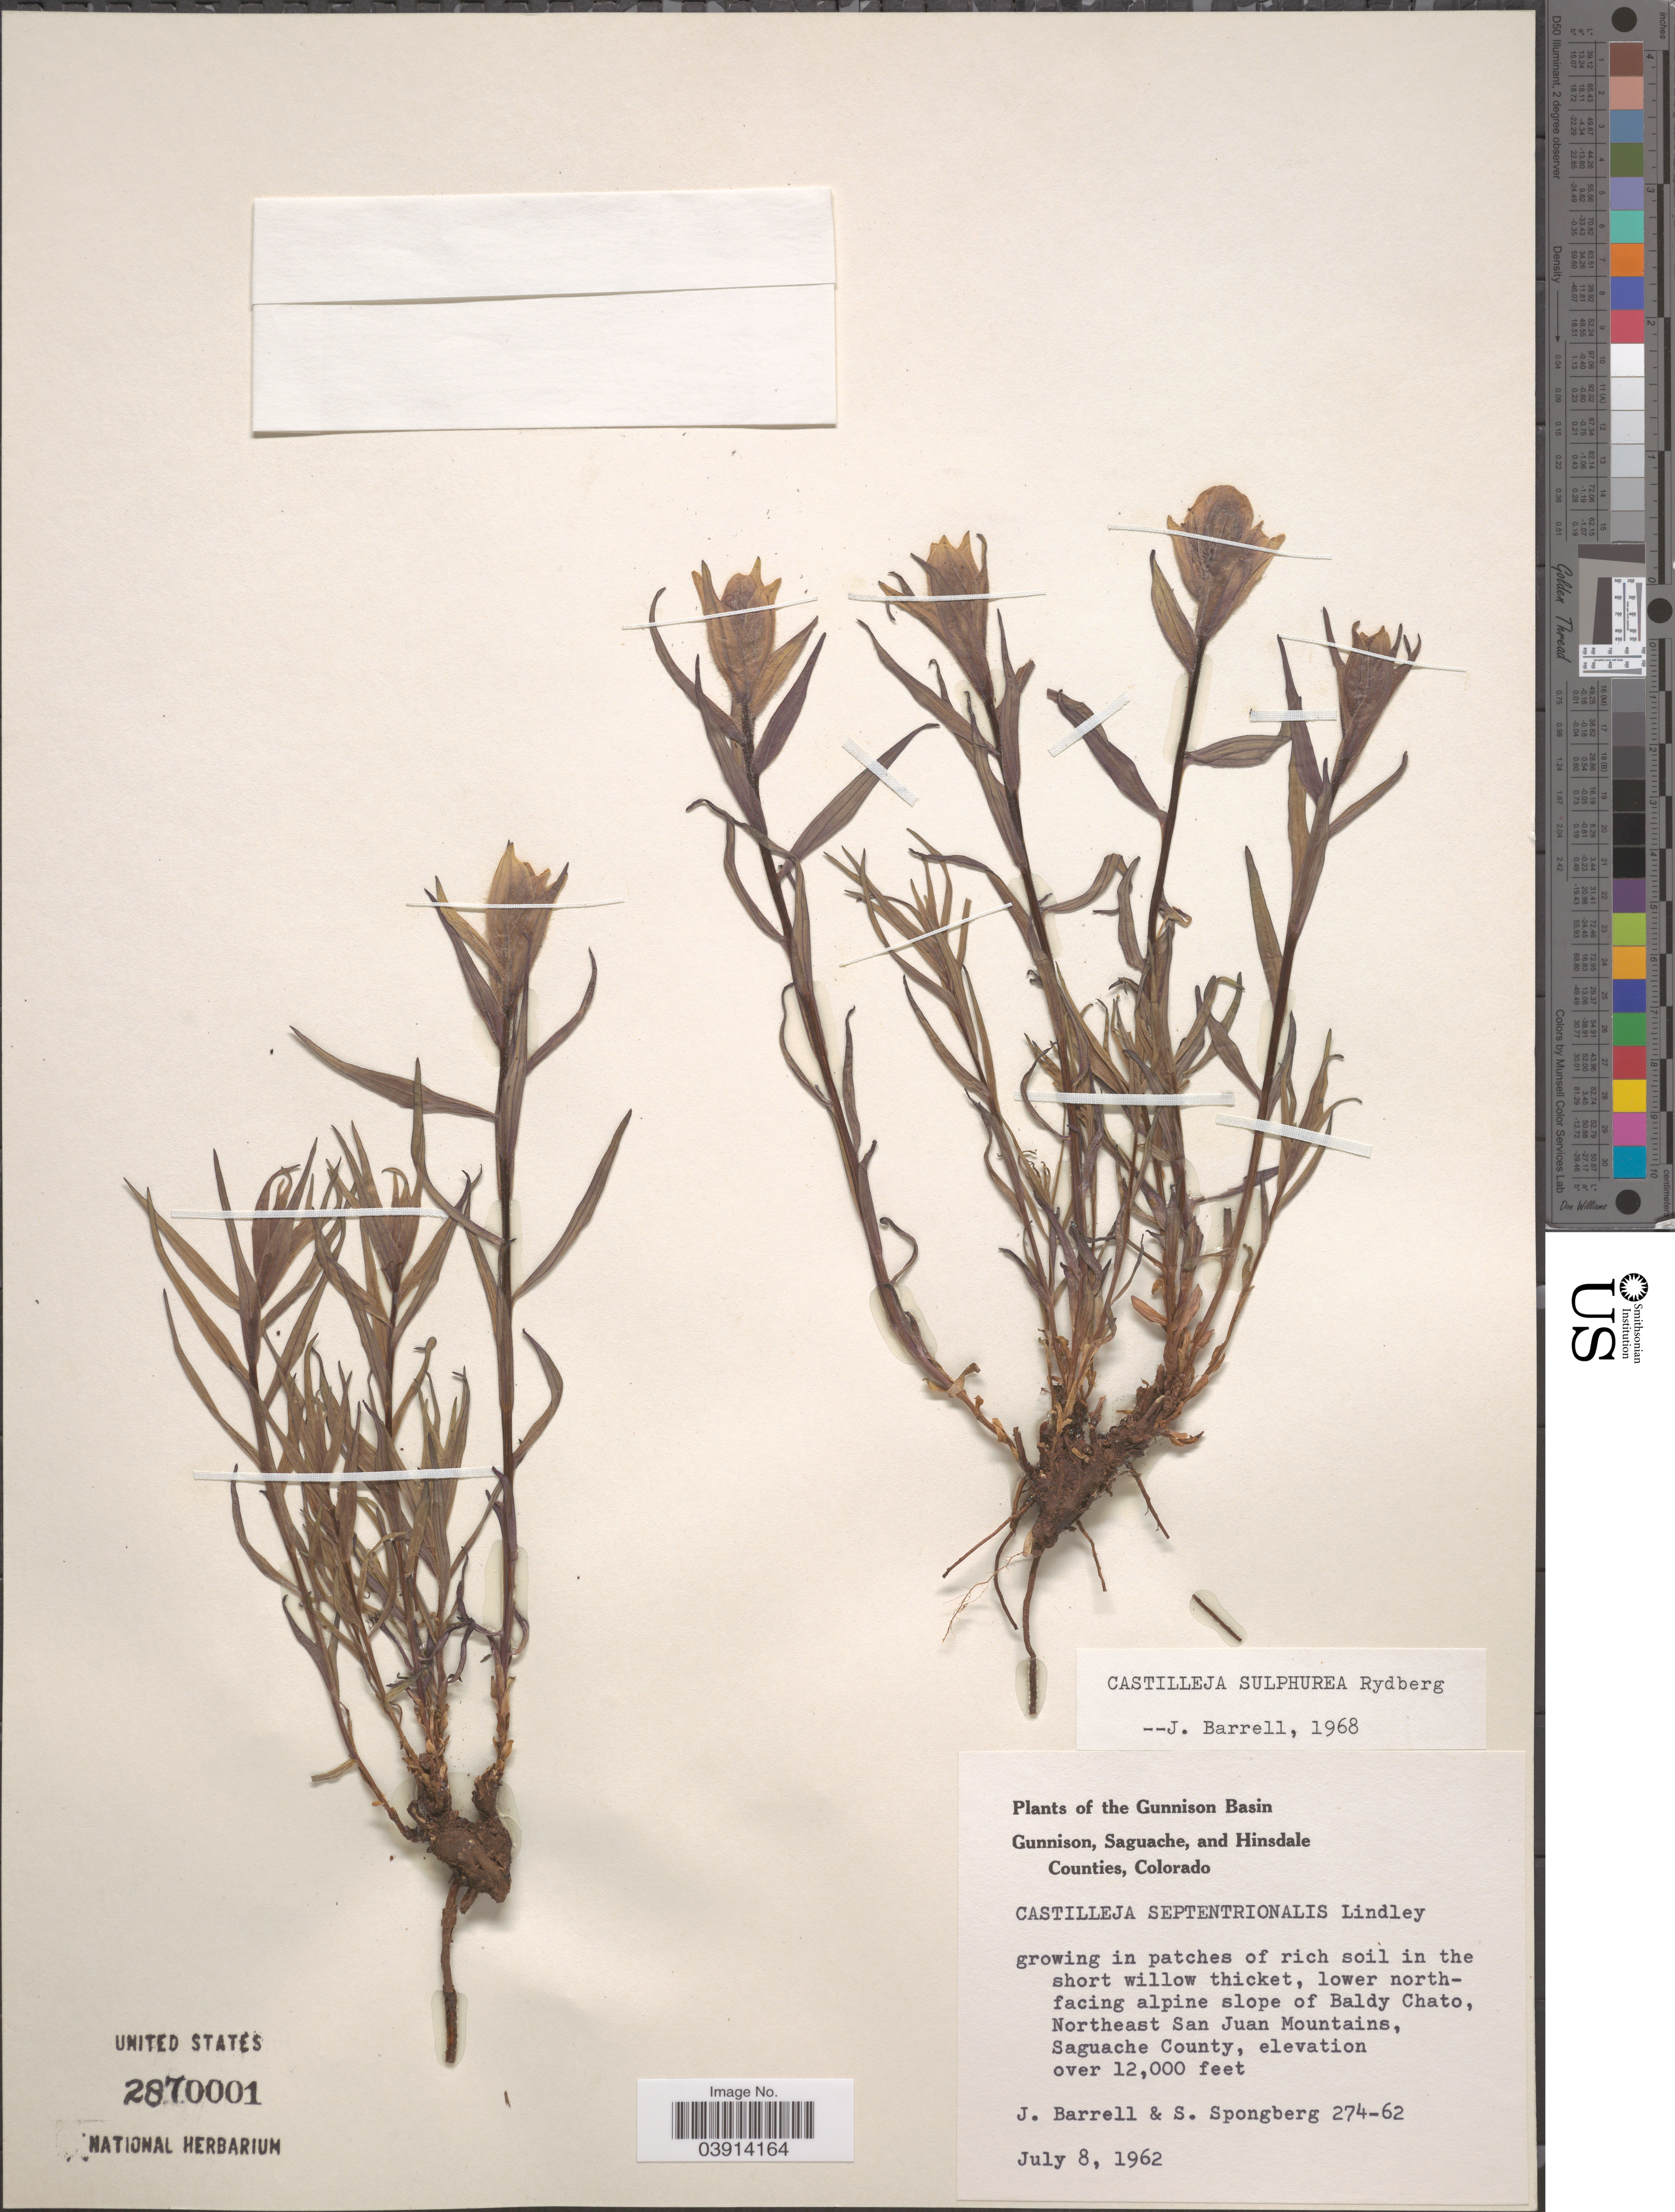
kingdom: Plantae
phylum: Tracheophyta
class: Magnoliopsida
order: Lamiales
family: Orobanchaceae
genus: Castilleja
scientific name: Castilleja septentrionalis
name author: Lindl.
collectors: J. Barrell & S. A.Spongberg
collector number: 274-62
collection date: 1962-07-08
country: United States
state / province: Colorado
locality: The Gunnison Basin. In the short willow thicket, lower north-facing alpine slope of Baldy Chato, Northeast San Juan Mountains, Saguache County.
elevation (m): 3658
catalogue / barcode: US 2870001